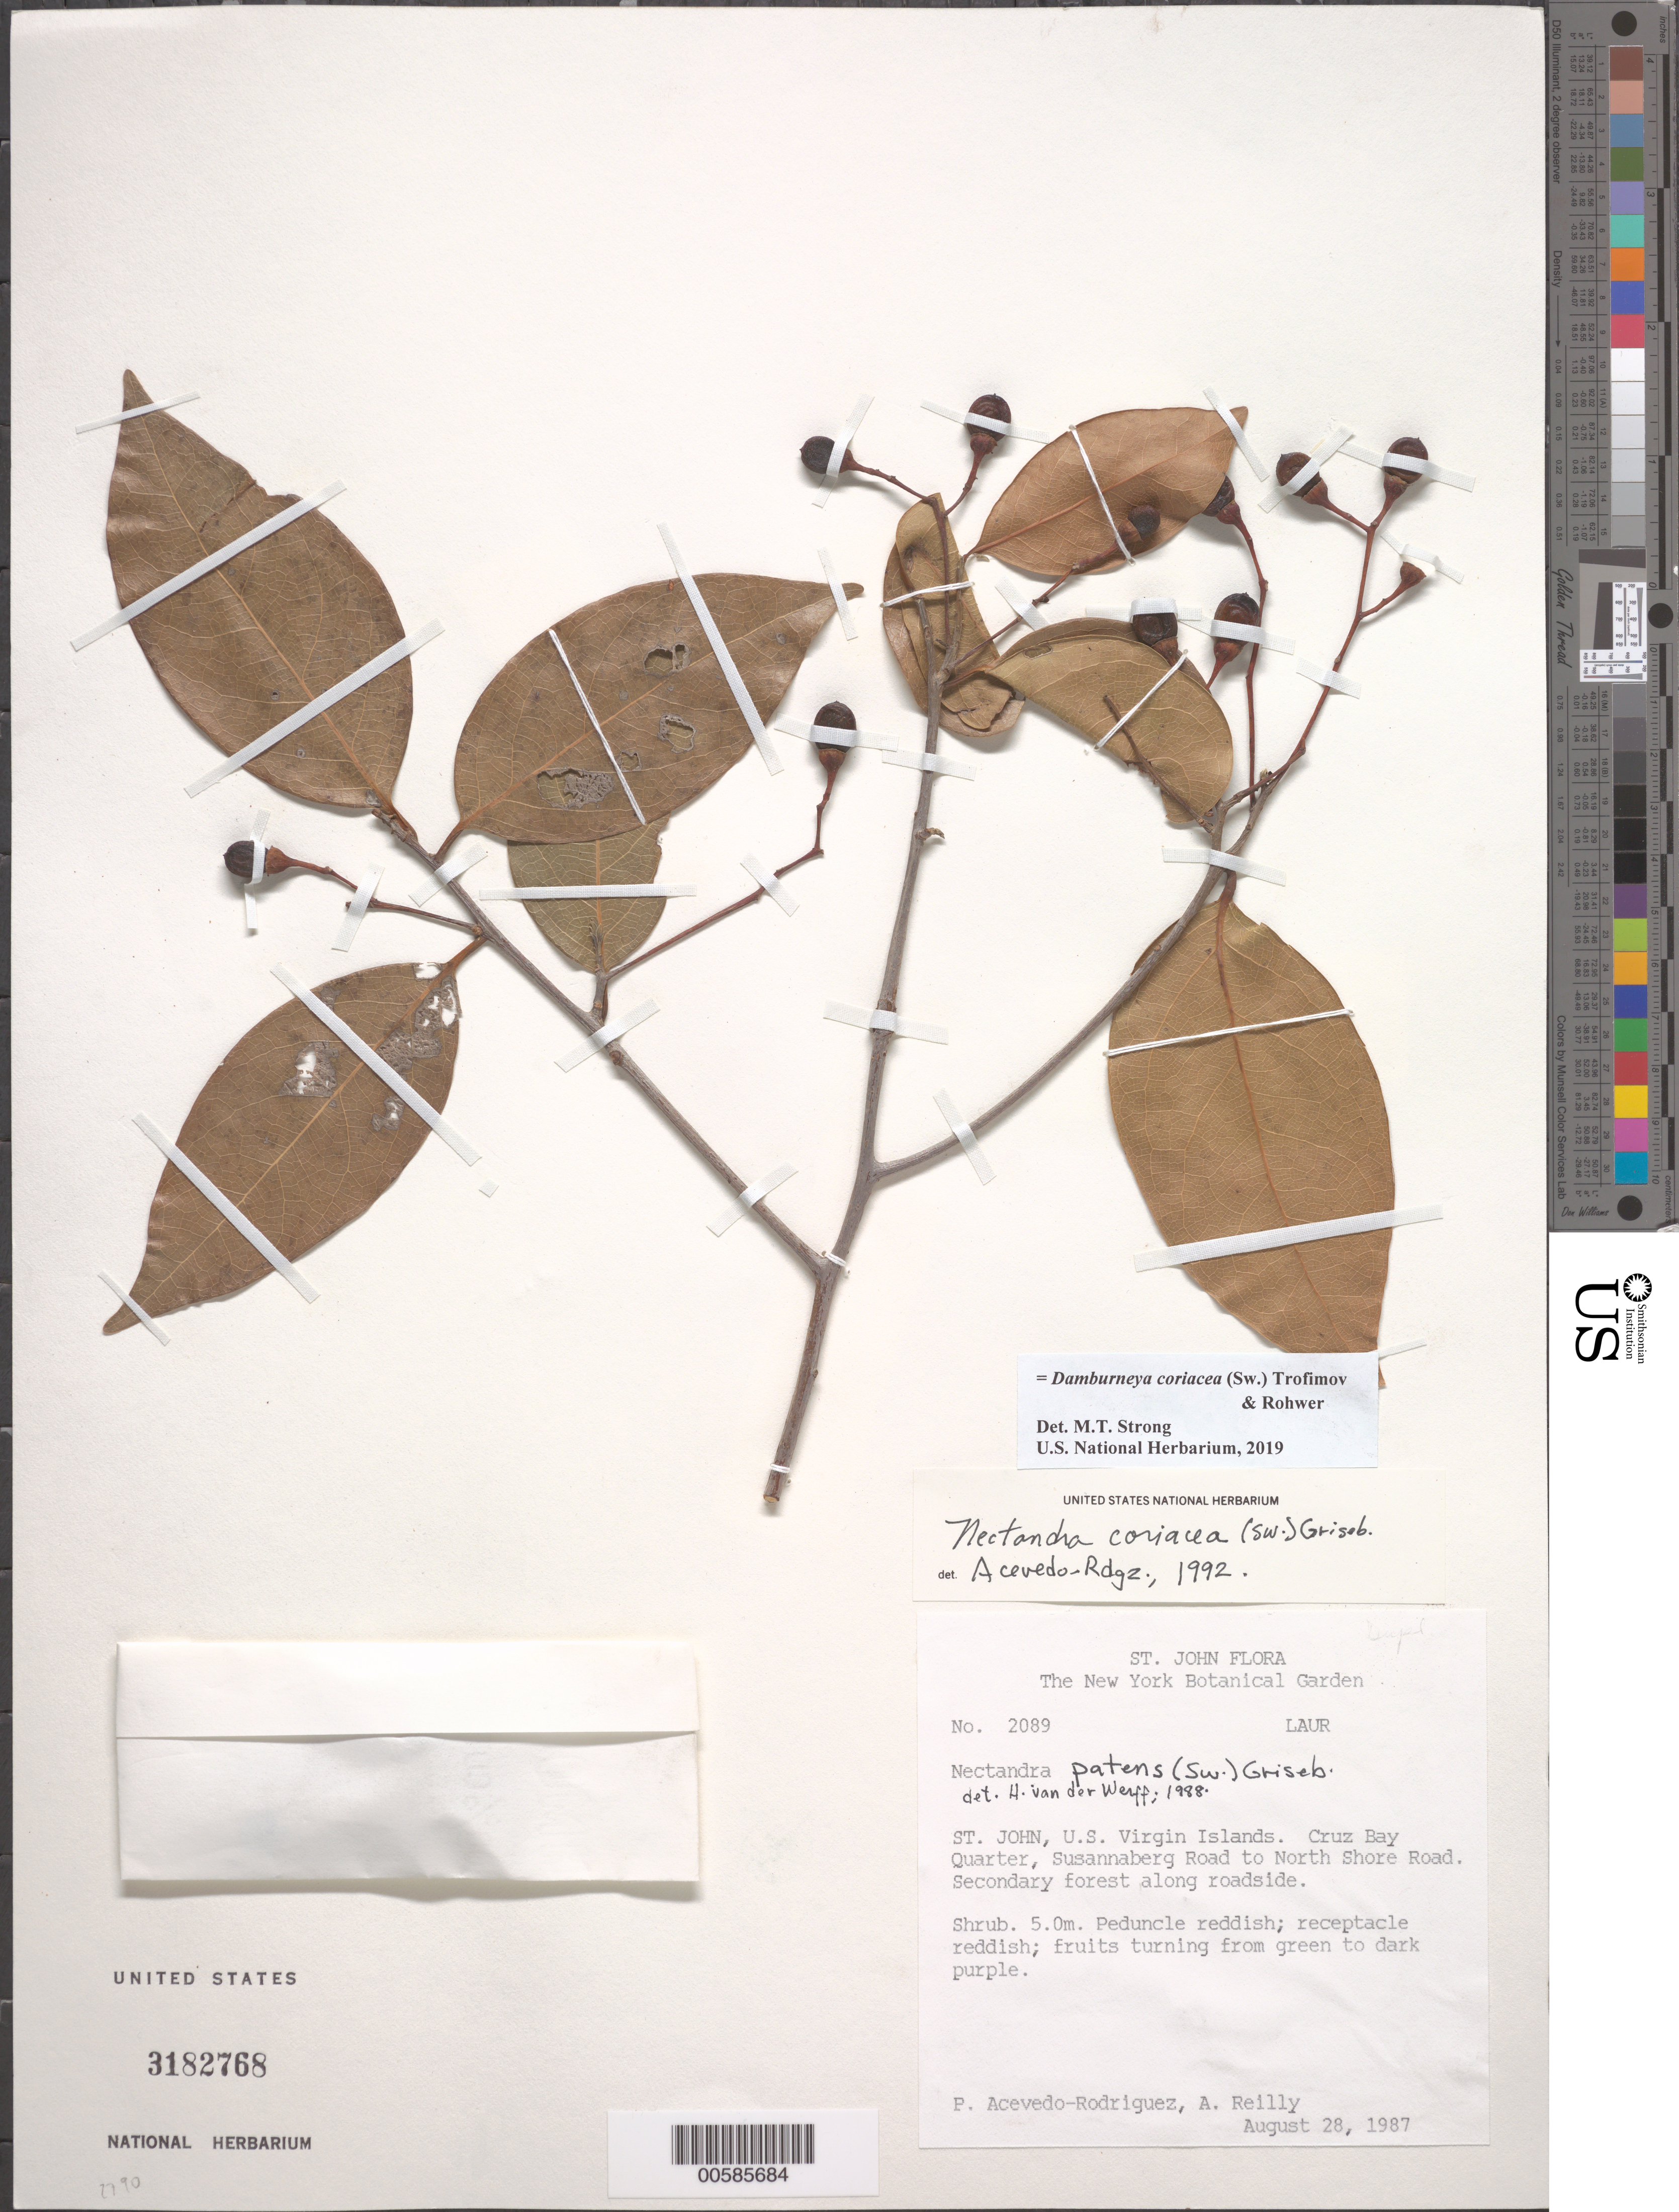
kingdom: Plantae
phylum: Tracheophyta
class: Magnoliopsida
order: Laurales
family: Lauraceae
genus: Damburneya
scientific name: Damburneya coriacea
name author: (Sw.) Trofimov & Rohwer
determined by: Strong, M. T., (US), Smithsonian Institution - National Museum of Natural History (UNITED STATES)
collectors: P. Acevedo-Rodr. & A. Reilly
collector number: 2089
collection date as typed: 28 Aug 1987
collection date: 1987-08-28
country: U.S. Virgin Islands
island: St. John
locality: Cruz Bay Quarter; Dirt road from Susannaberg to North Shore Road.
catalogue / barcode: US 3182768